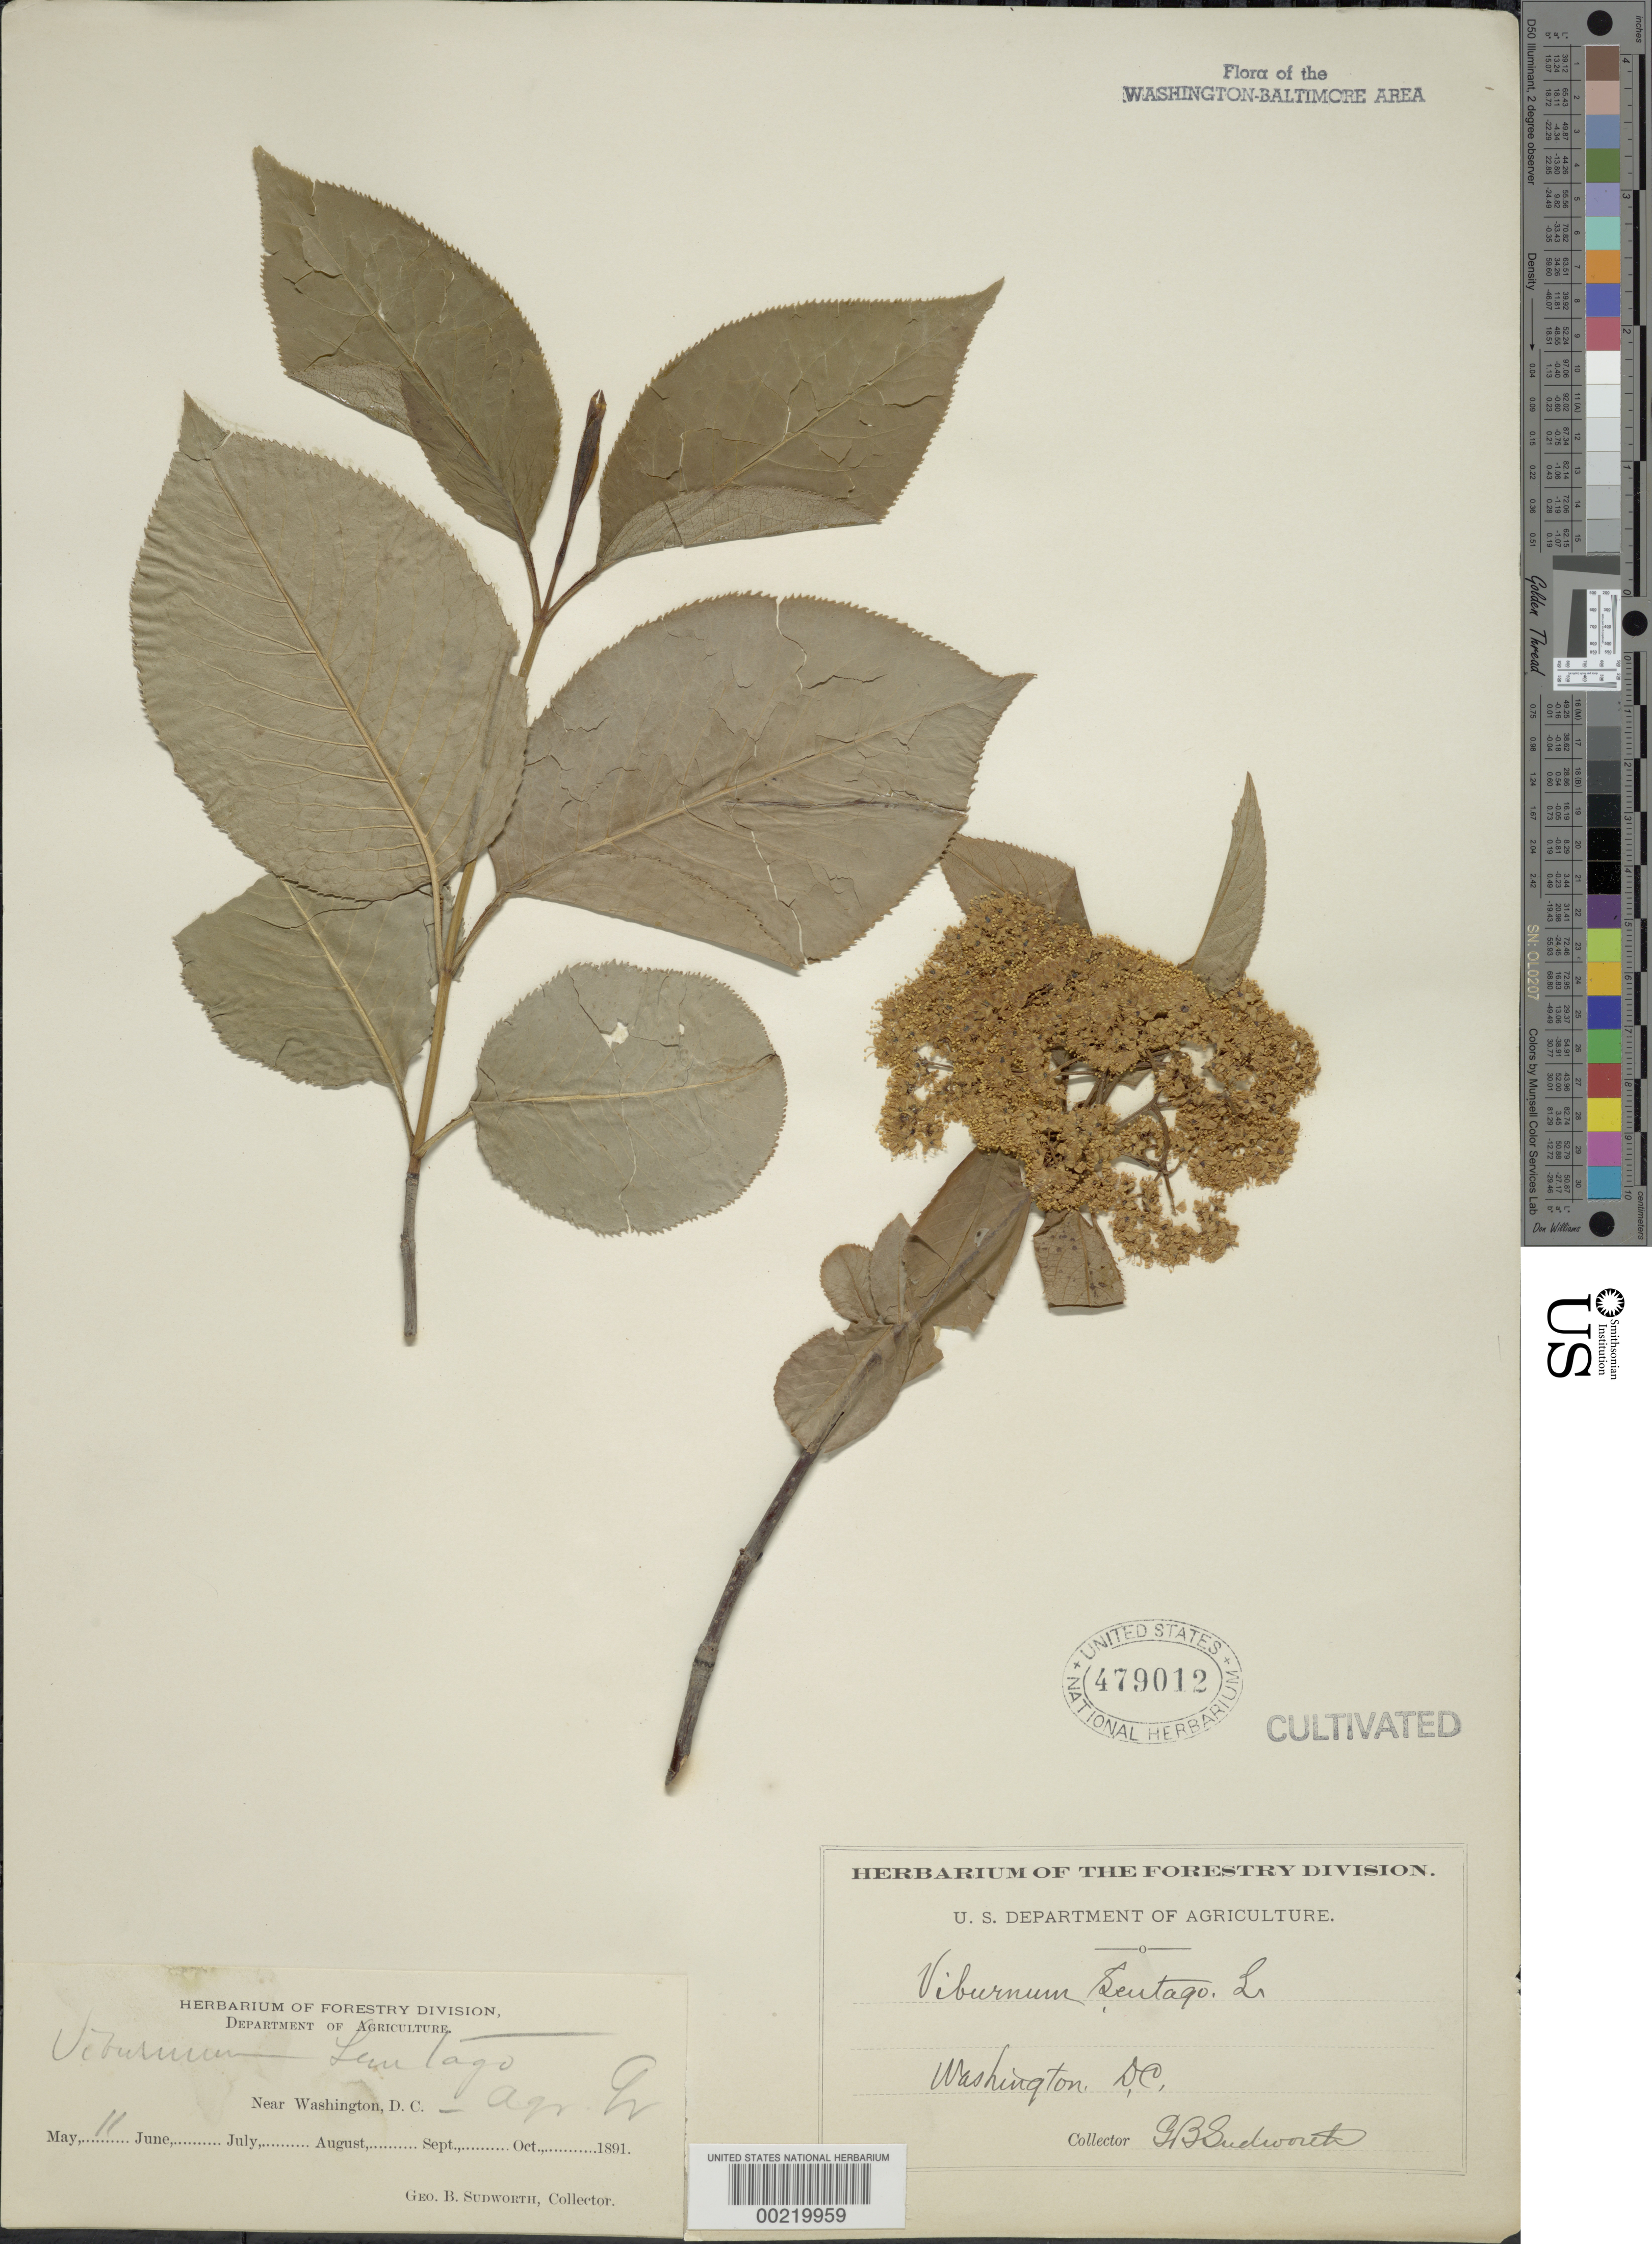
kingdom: Plantae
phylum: Tracheophyta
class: Magnoliopsida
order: Dipsacales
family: Viburnaceae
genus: Viburnum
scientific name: Viburnum lentago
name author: L.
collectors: G. B. Sudworth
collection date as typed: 11 May 1891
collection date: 1891-05-11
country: United States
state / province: District of Columbia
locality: Agriculture garden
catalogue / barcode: US 479012